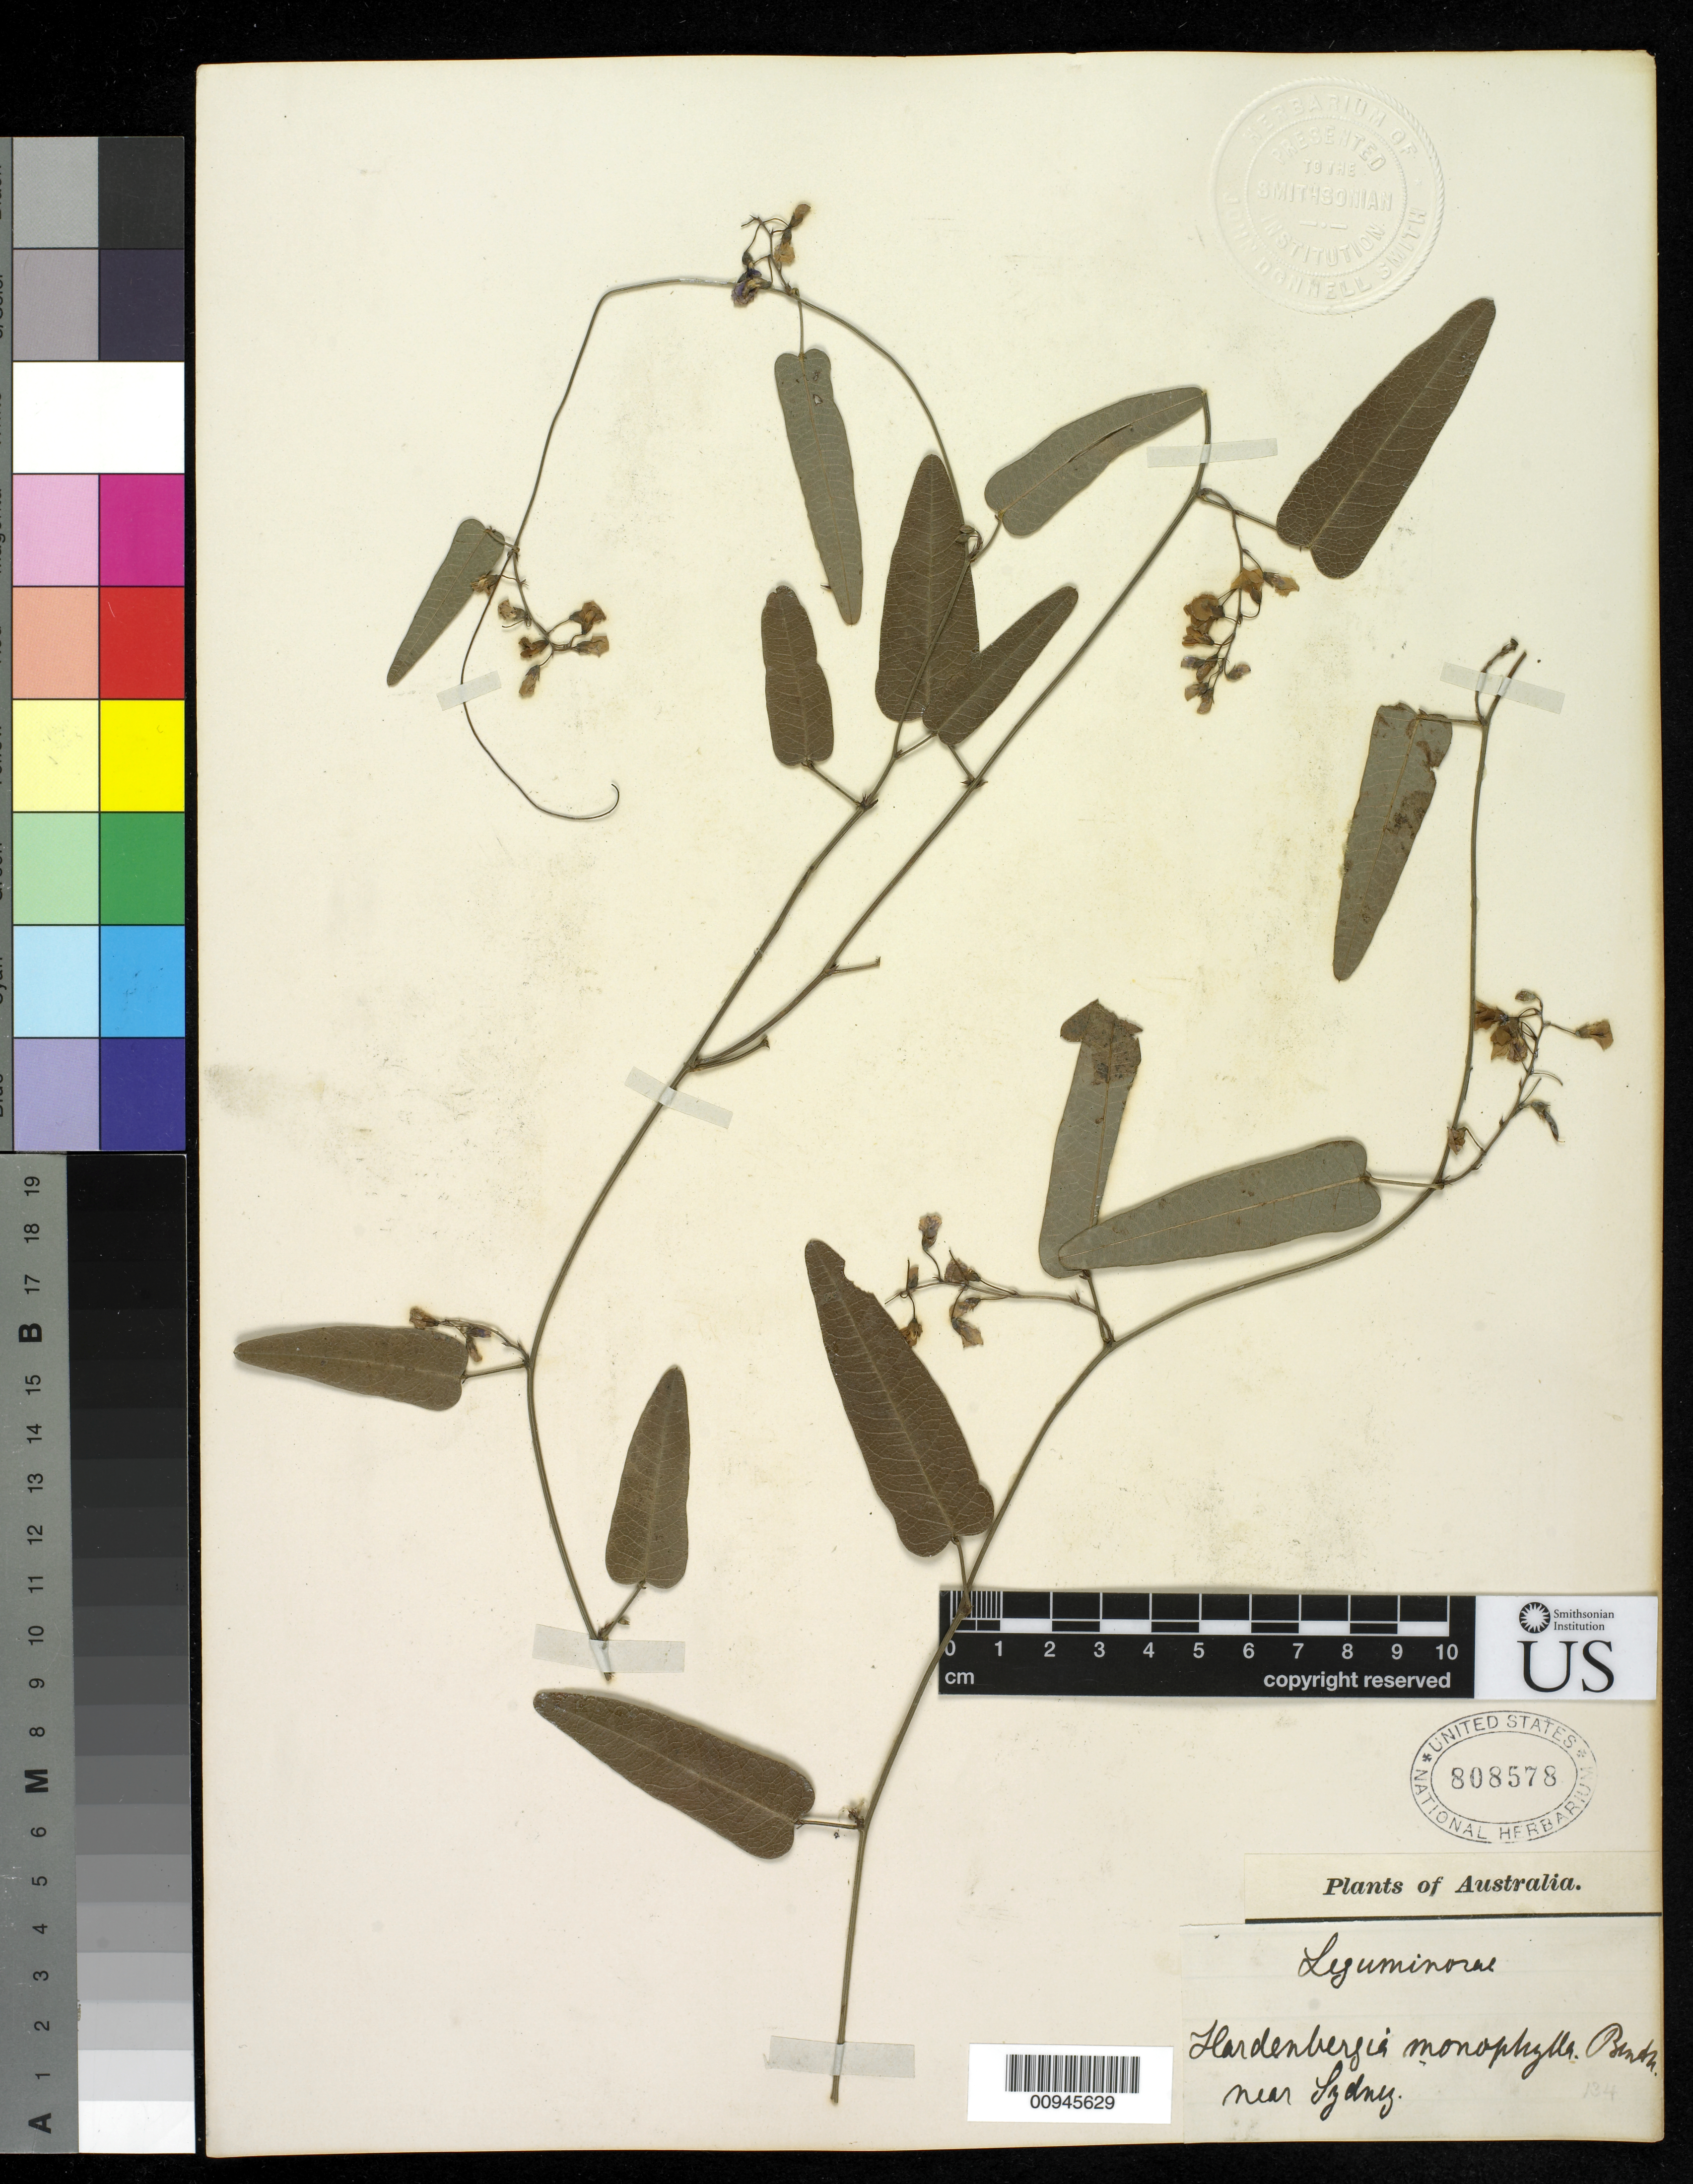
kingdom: Plantae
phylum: Tracheophyta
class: Magnoliopsida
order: Fabales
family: Fabaceae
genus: Hardenbergia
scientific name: Hardenbergia violacea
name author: (Schneev.) Stearn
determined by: Egan, Ashley N., (US), Smithsonian Institution - National Museum of Natural History (UNITED STATES)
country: Australia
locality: Near Sydney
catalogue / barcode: US 808578